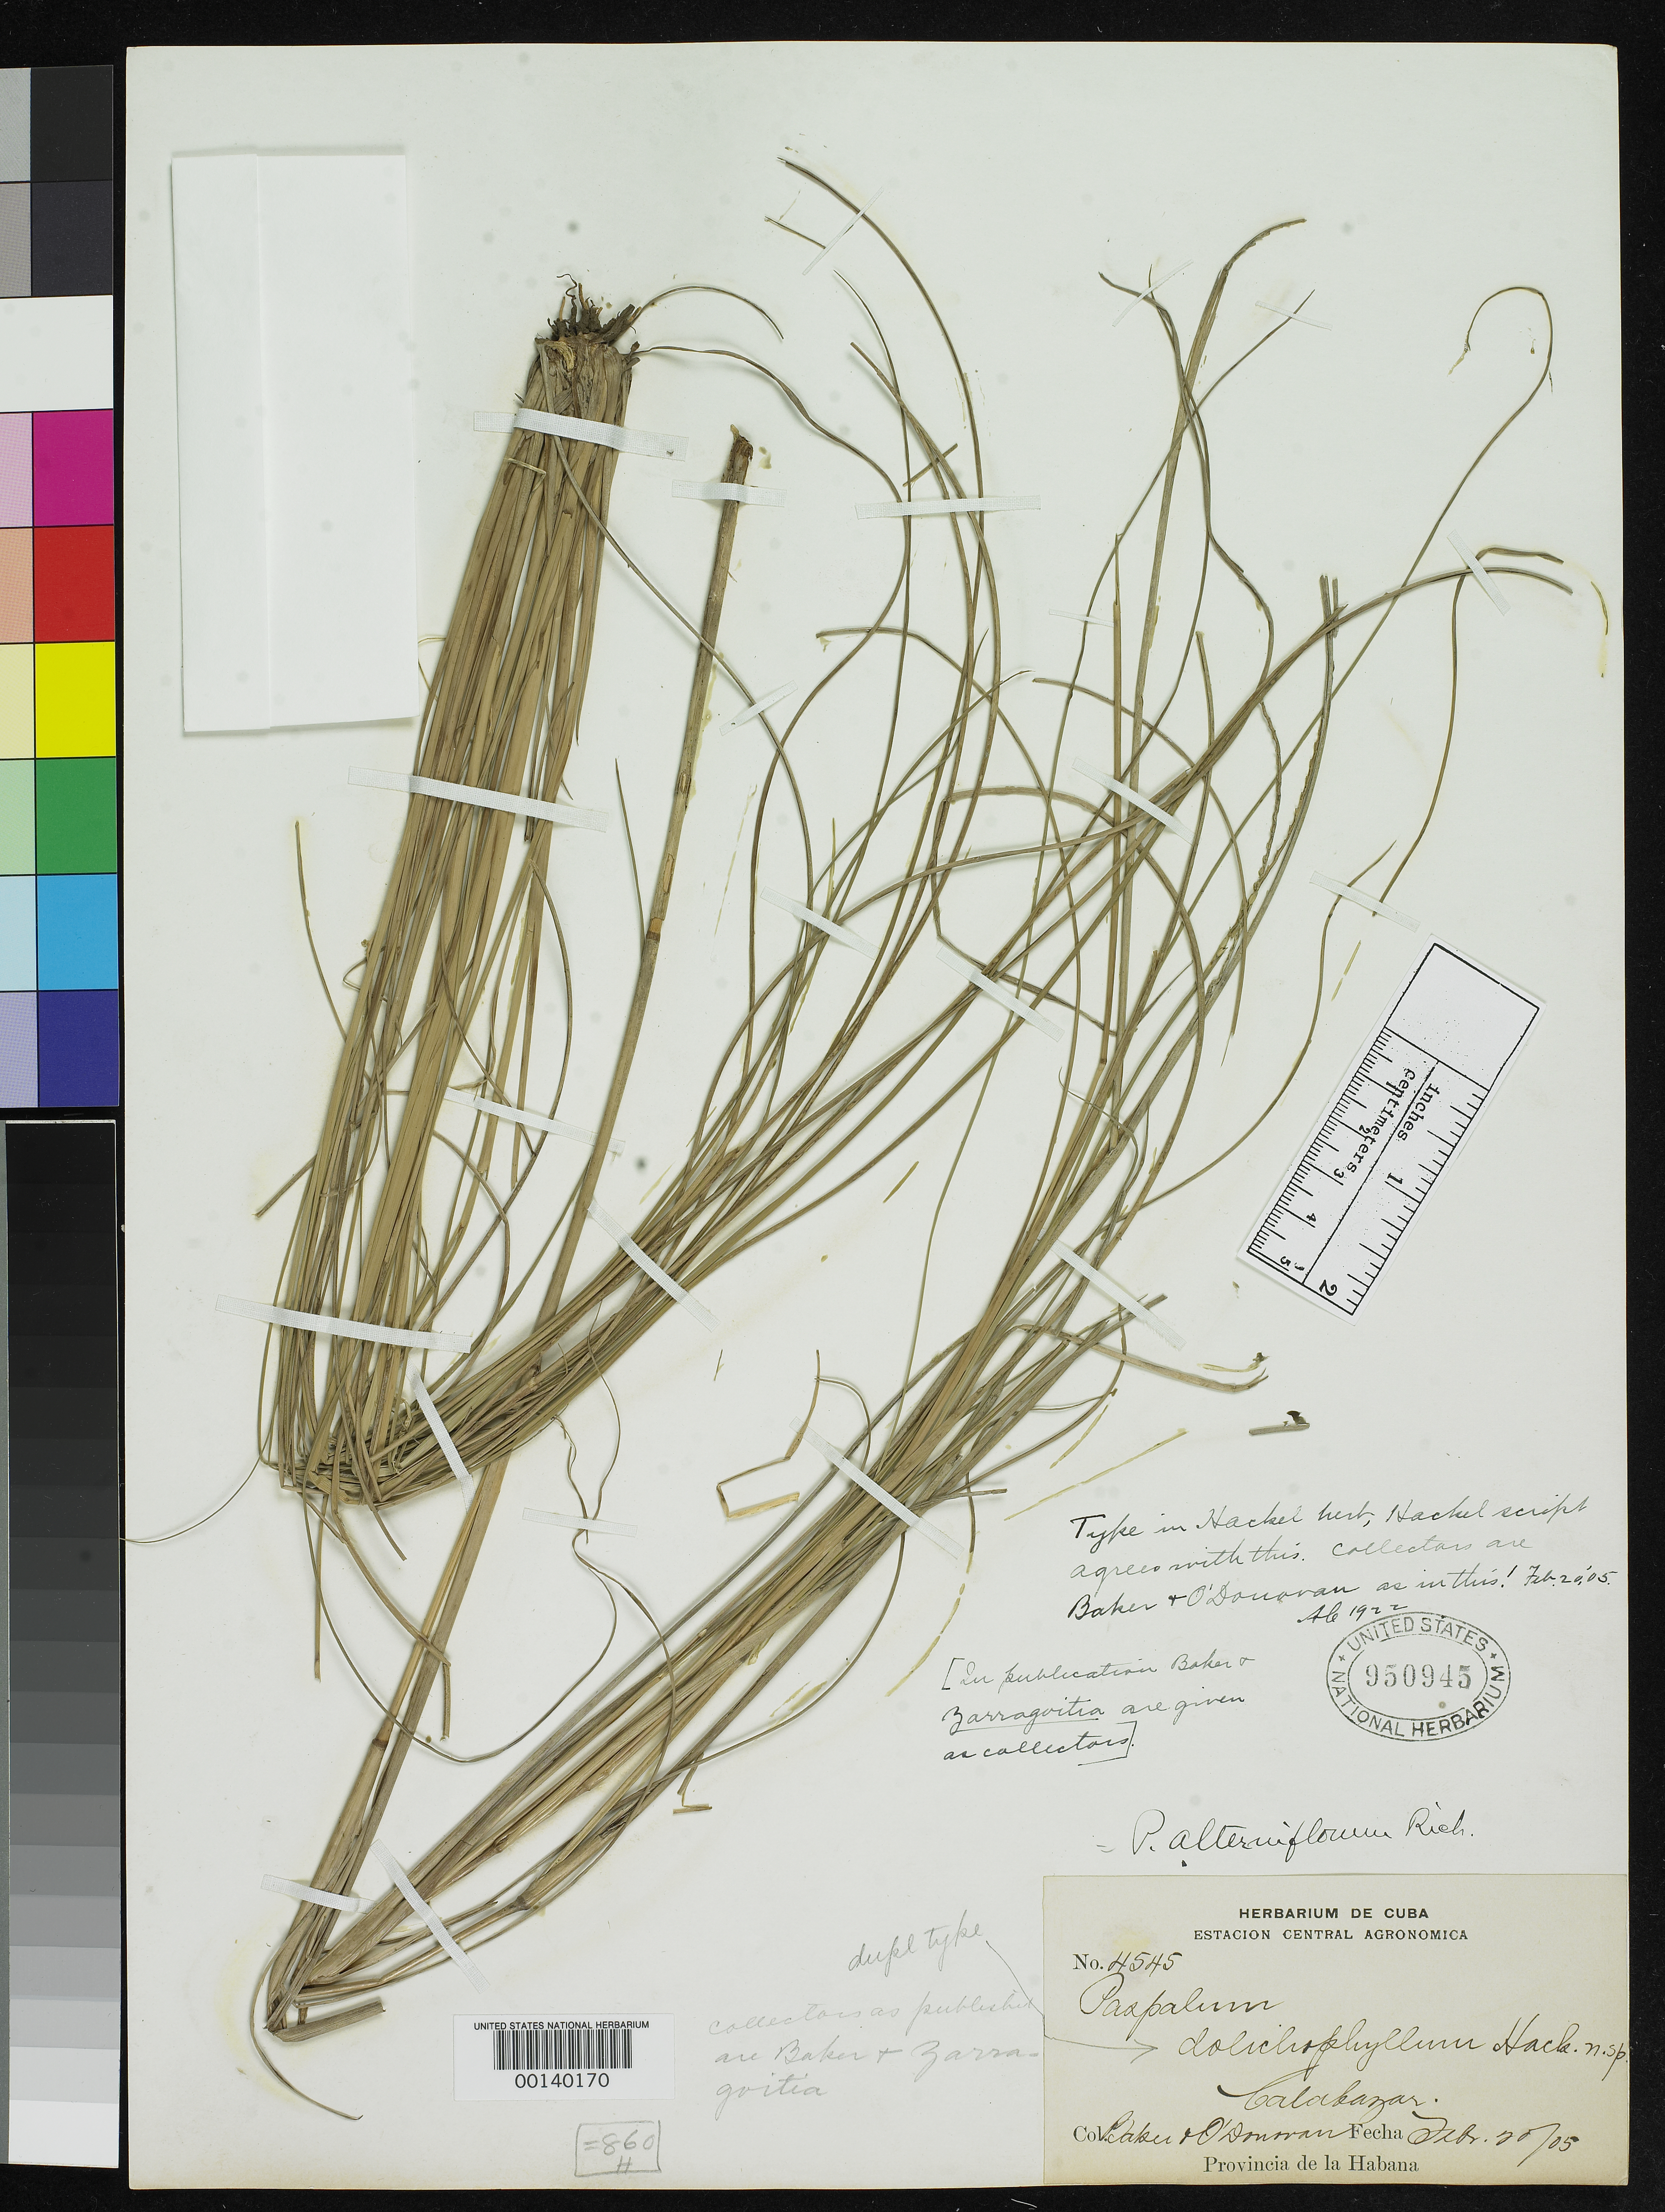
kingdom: Plantae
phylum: Tracheophyta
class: Liliopsida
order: Poales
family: Poaceae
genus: Paspalum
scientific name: Paspalum dolichophyllum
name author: Hack.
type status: Isotype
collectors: C. F. Baker & E. O'Donovan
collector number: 4545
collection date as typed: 20 Feb 1905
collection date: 1905-02-20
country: Cuba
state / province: La Habana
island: Greater Antilles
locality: Calabazar.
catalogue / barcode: US 950945